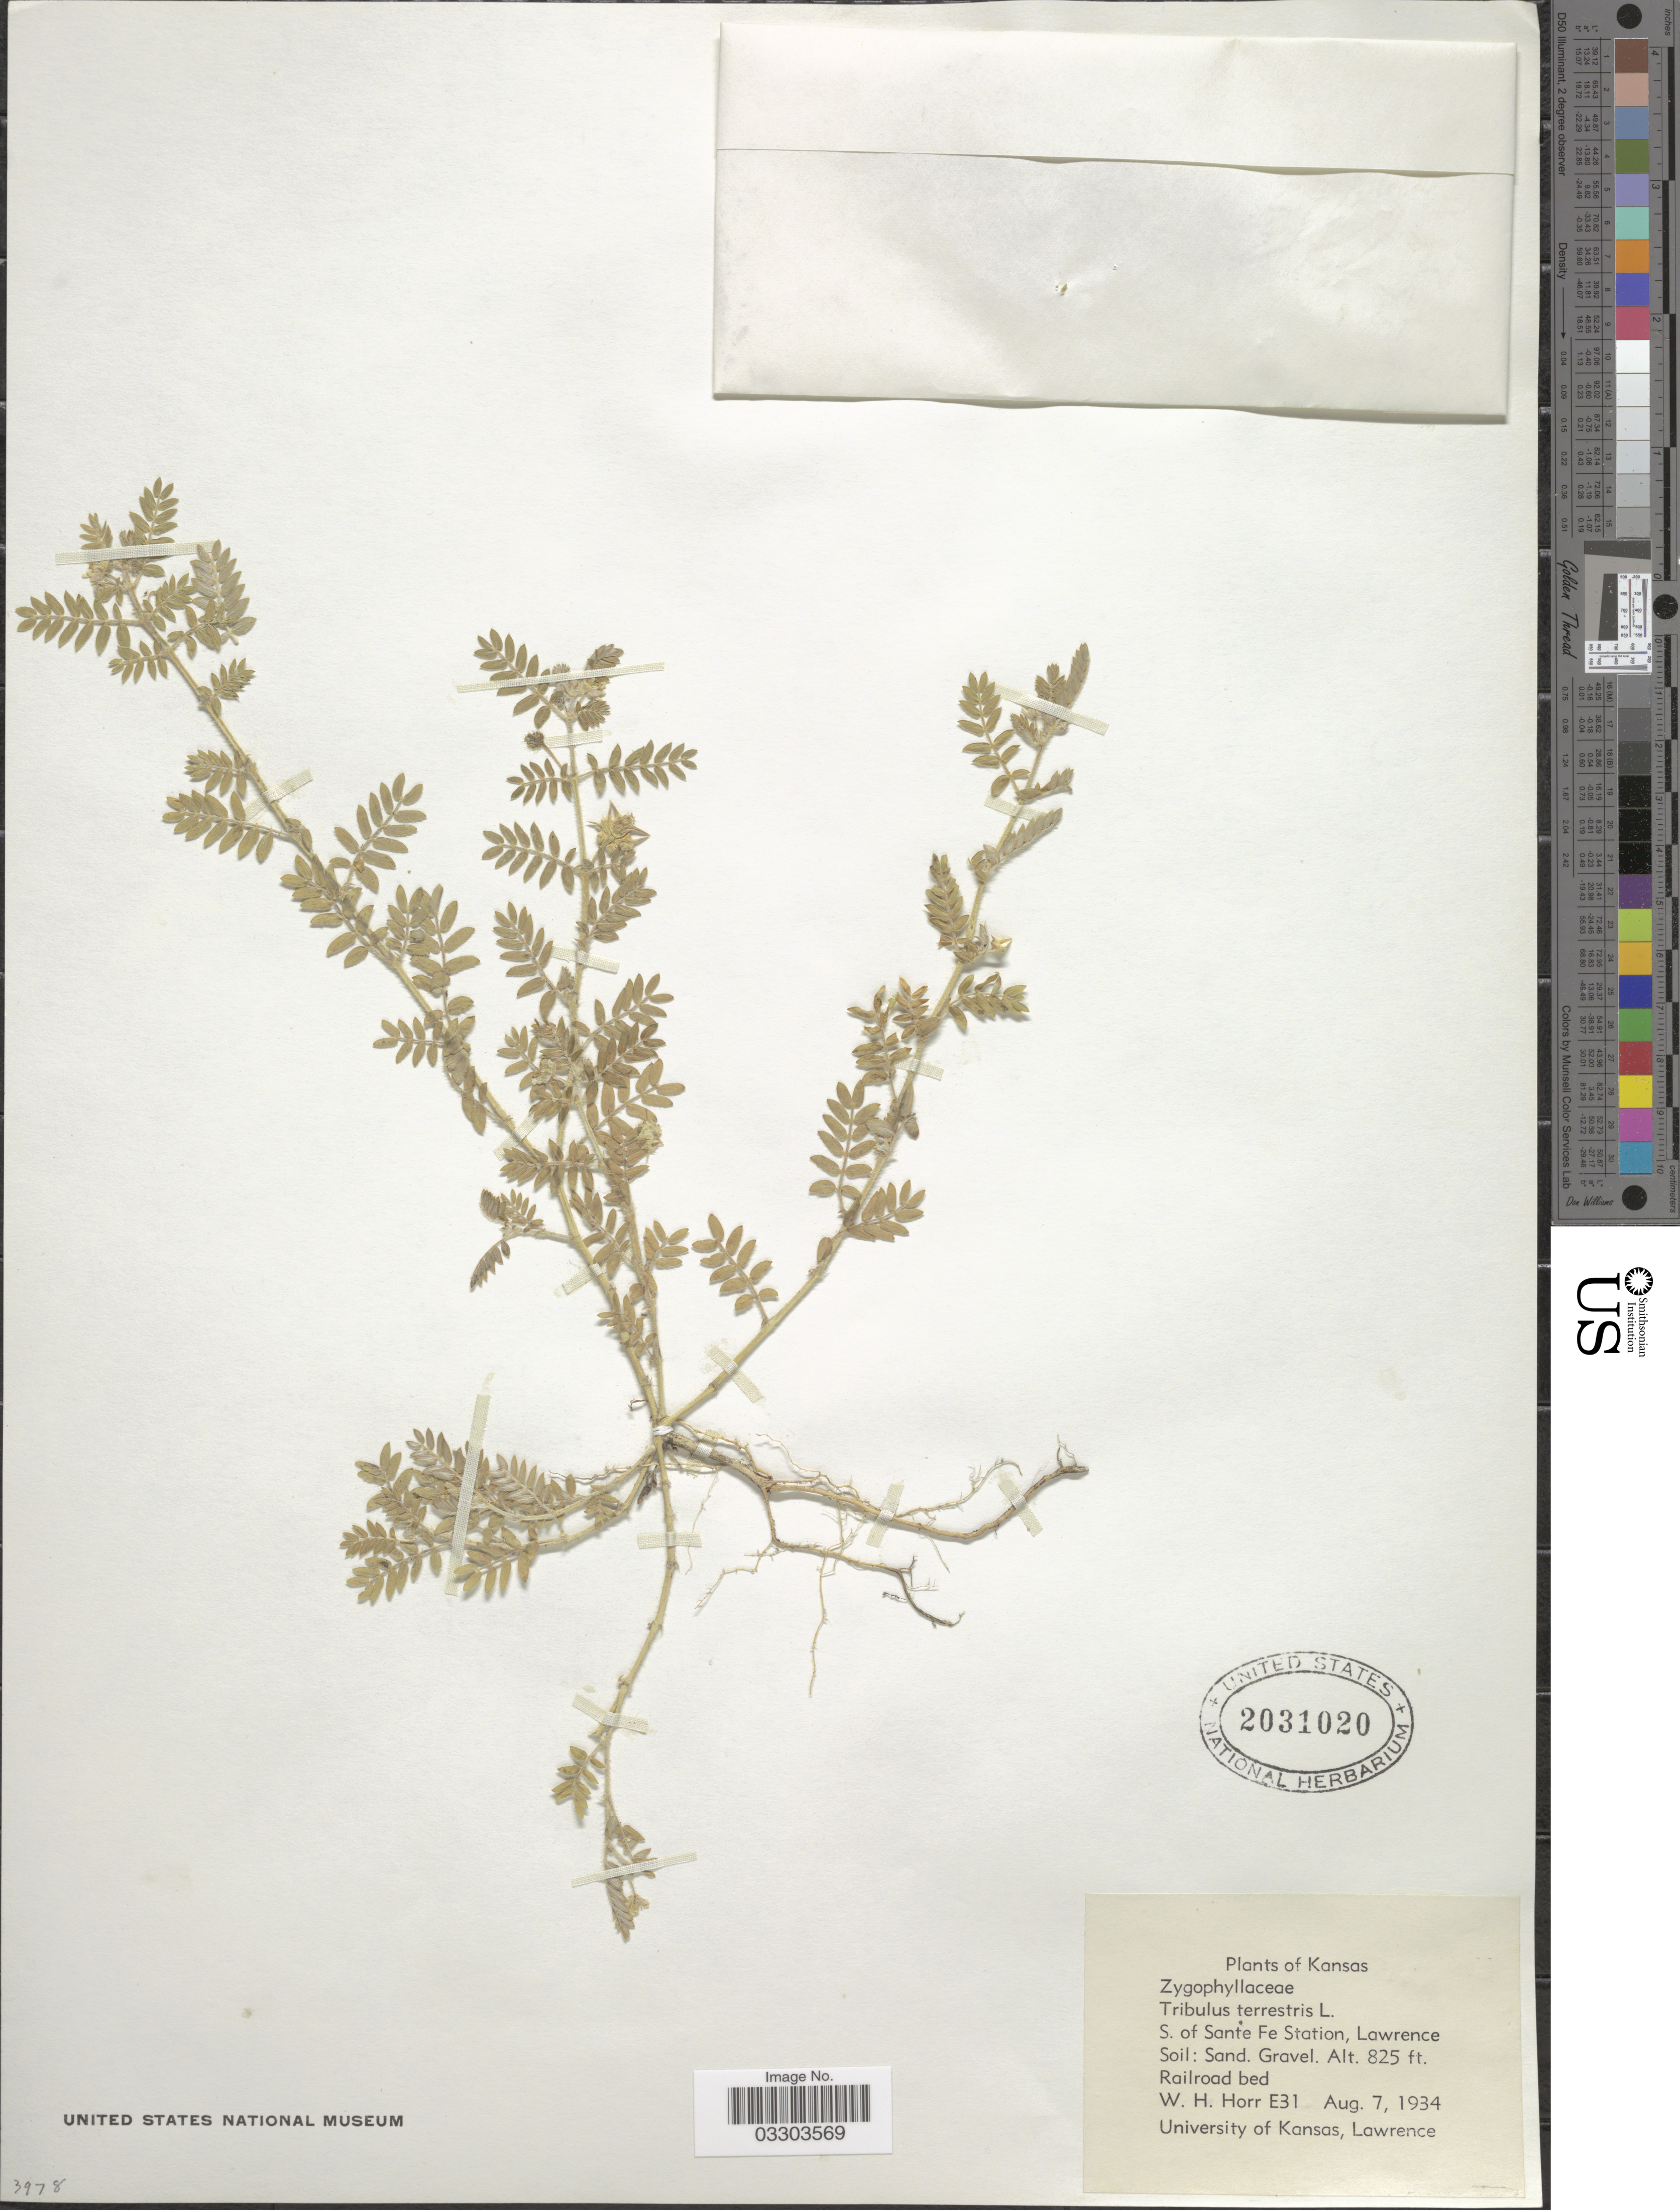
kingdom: Plantae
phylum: Tracheophyta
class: Magnoliopsida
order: Zygophyllales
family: Zygophyllaceae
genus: Tribulus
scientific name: Tribulus terrestris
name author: L.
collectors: W. H. Horr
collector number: E31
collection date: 1934-08-07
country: United States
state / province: Kansas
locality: S. of Sante Fe Station, Lawrence.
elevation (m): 251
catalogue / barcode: US 2031020